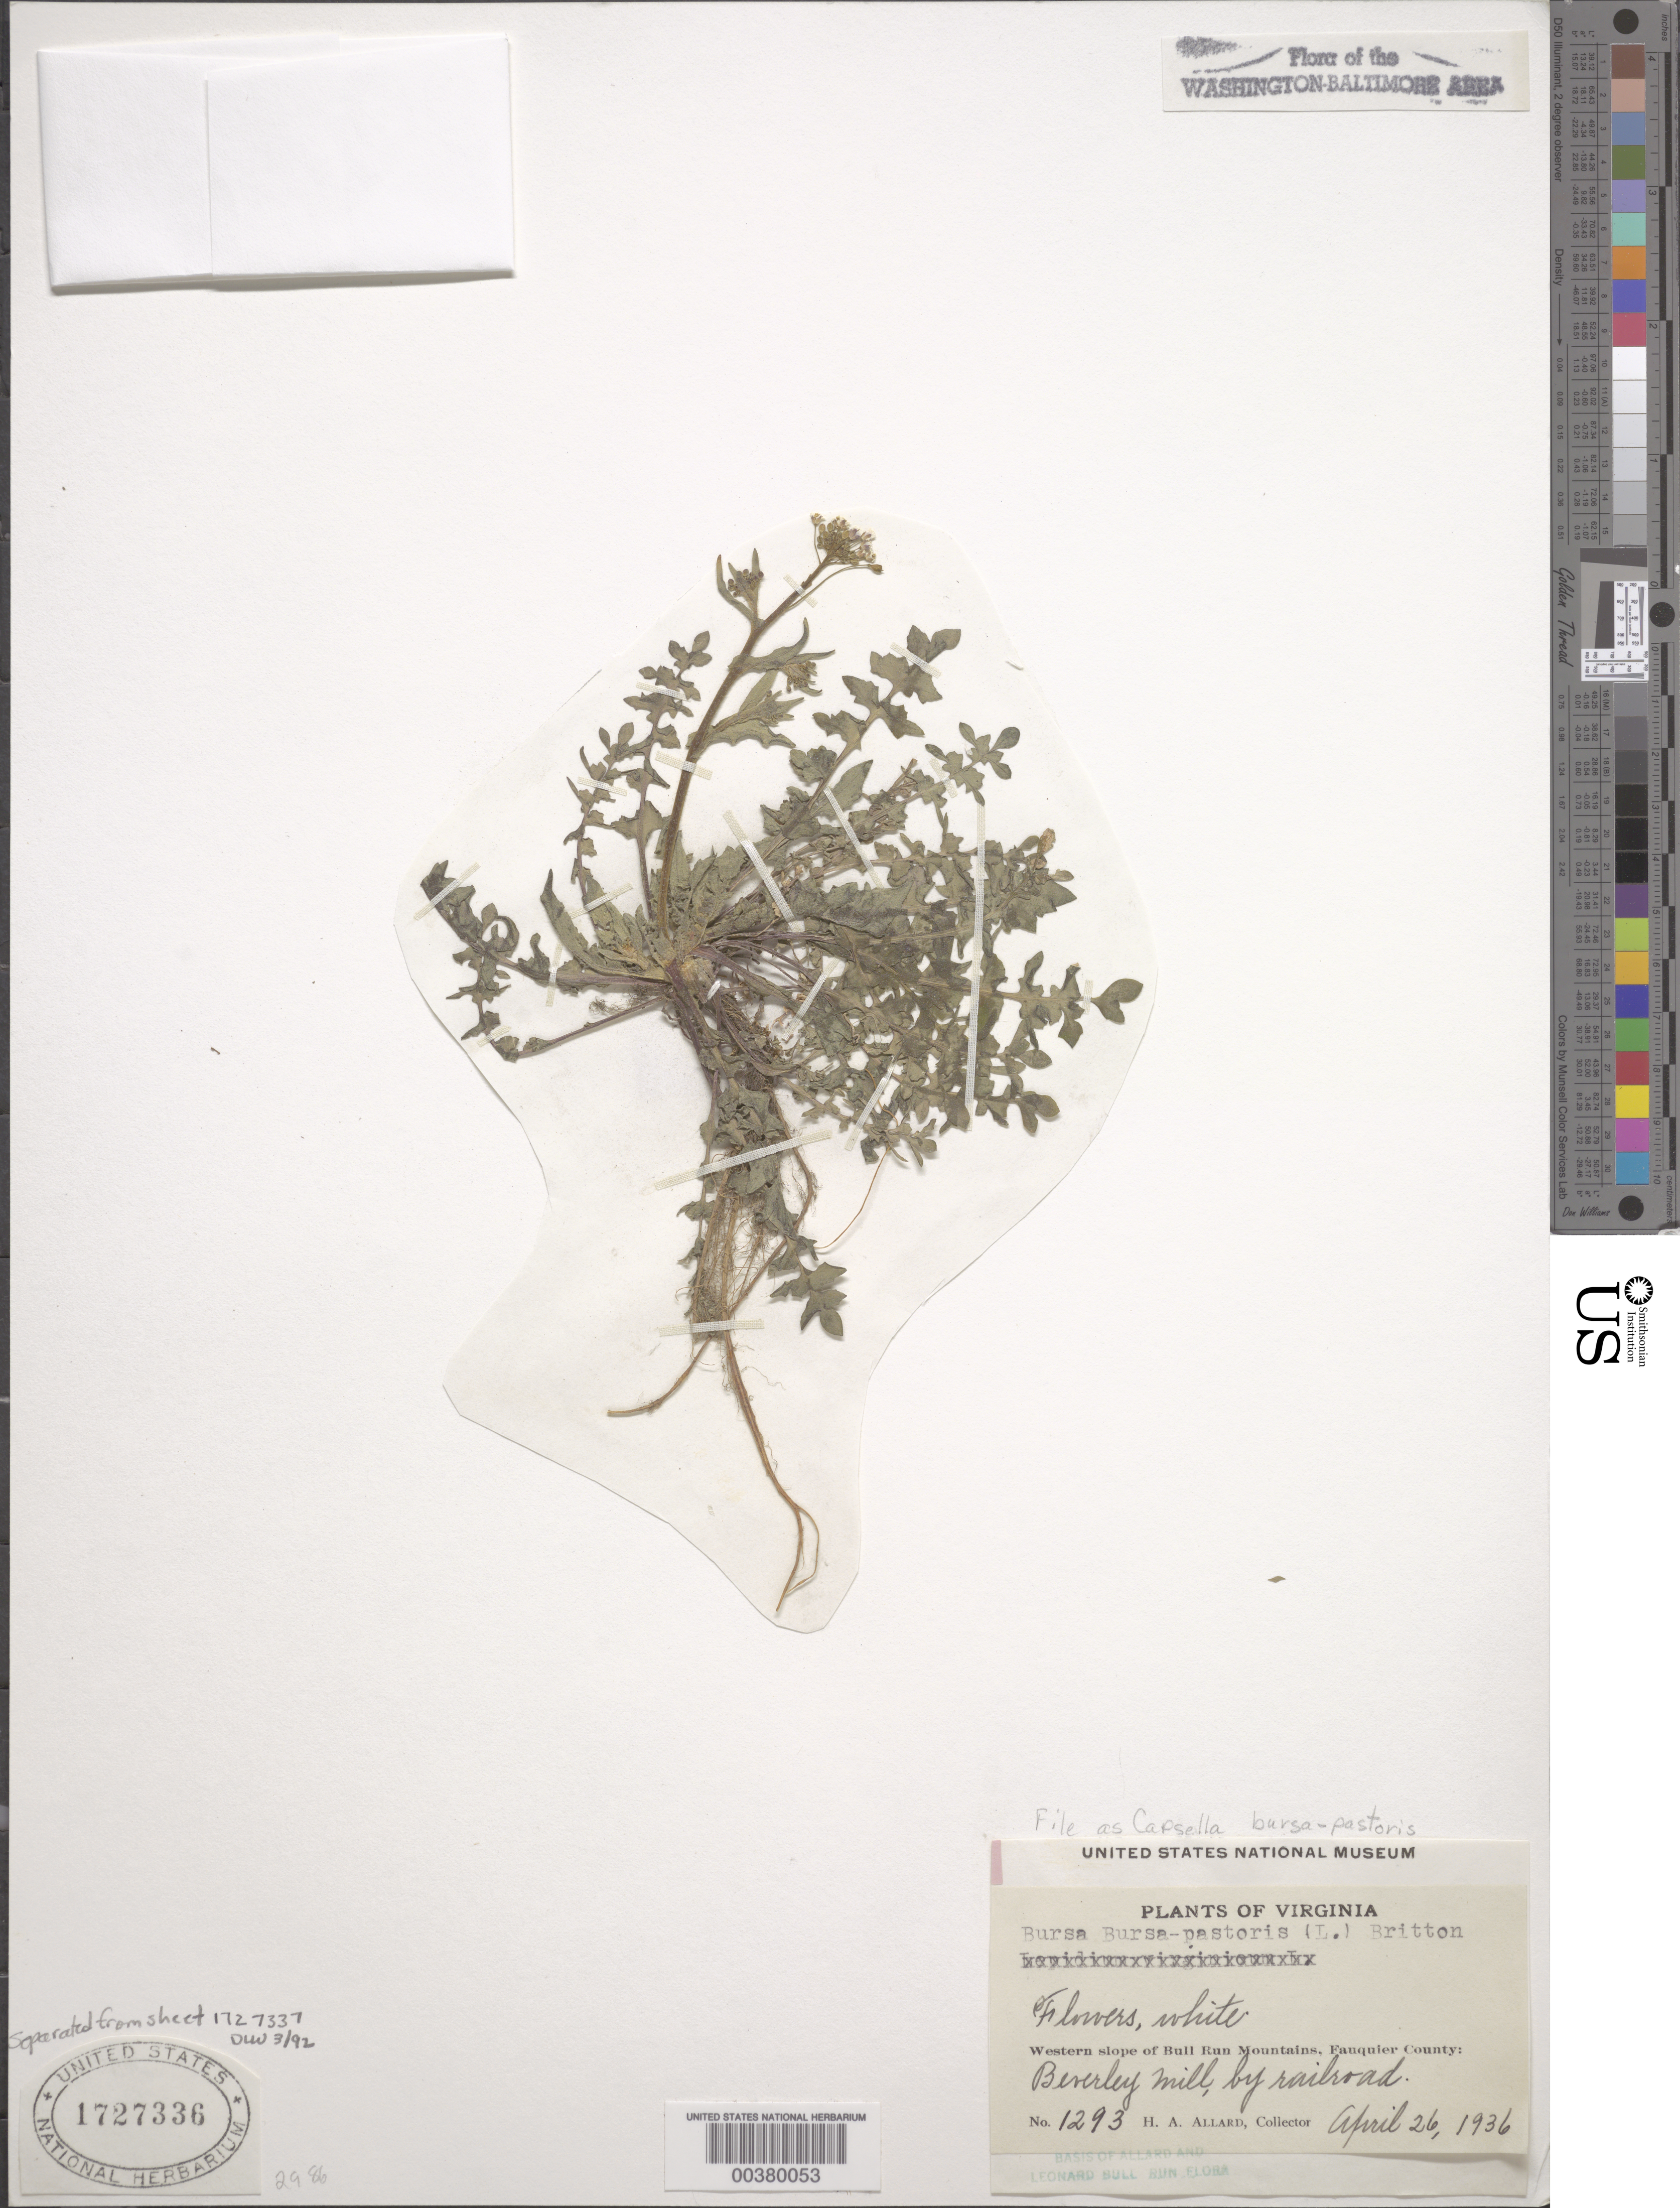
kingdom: Plantae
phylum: Tracheophyta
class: Magnoliopsida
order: Brassicales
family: Brassicaceae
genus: Capsella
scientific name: Capsella bursa-pastoris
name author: (L.) Medik.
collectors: H. A. Allard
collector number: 1293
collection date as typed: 26 Apr 1936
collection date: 1936-04-26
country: United States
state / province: Virginia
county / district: Fauquier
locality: Beverley Mill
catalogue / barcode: US 1727336